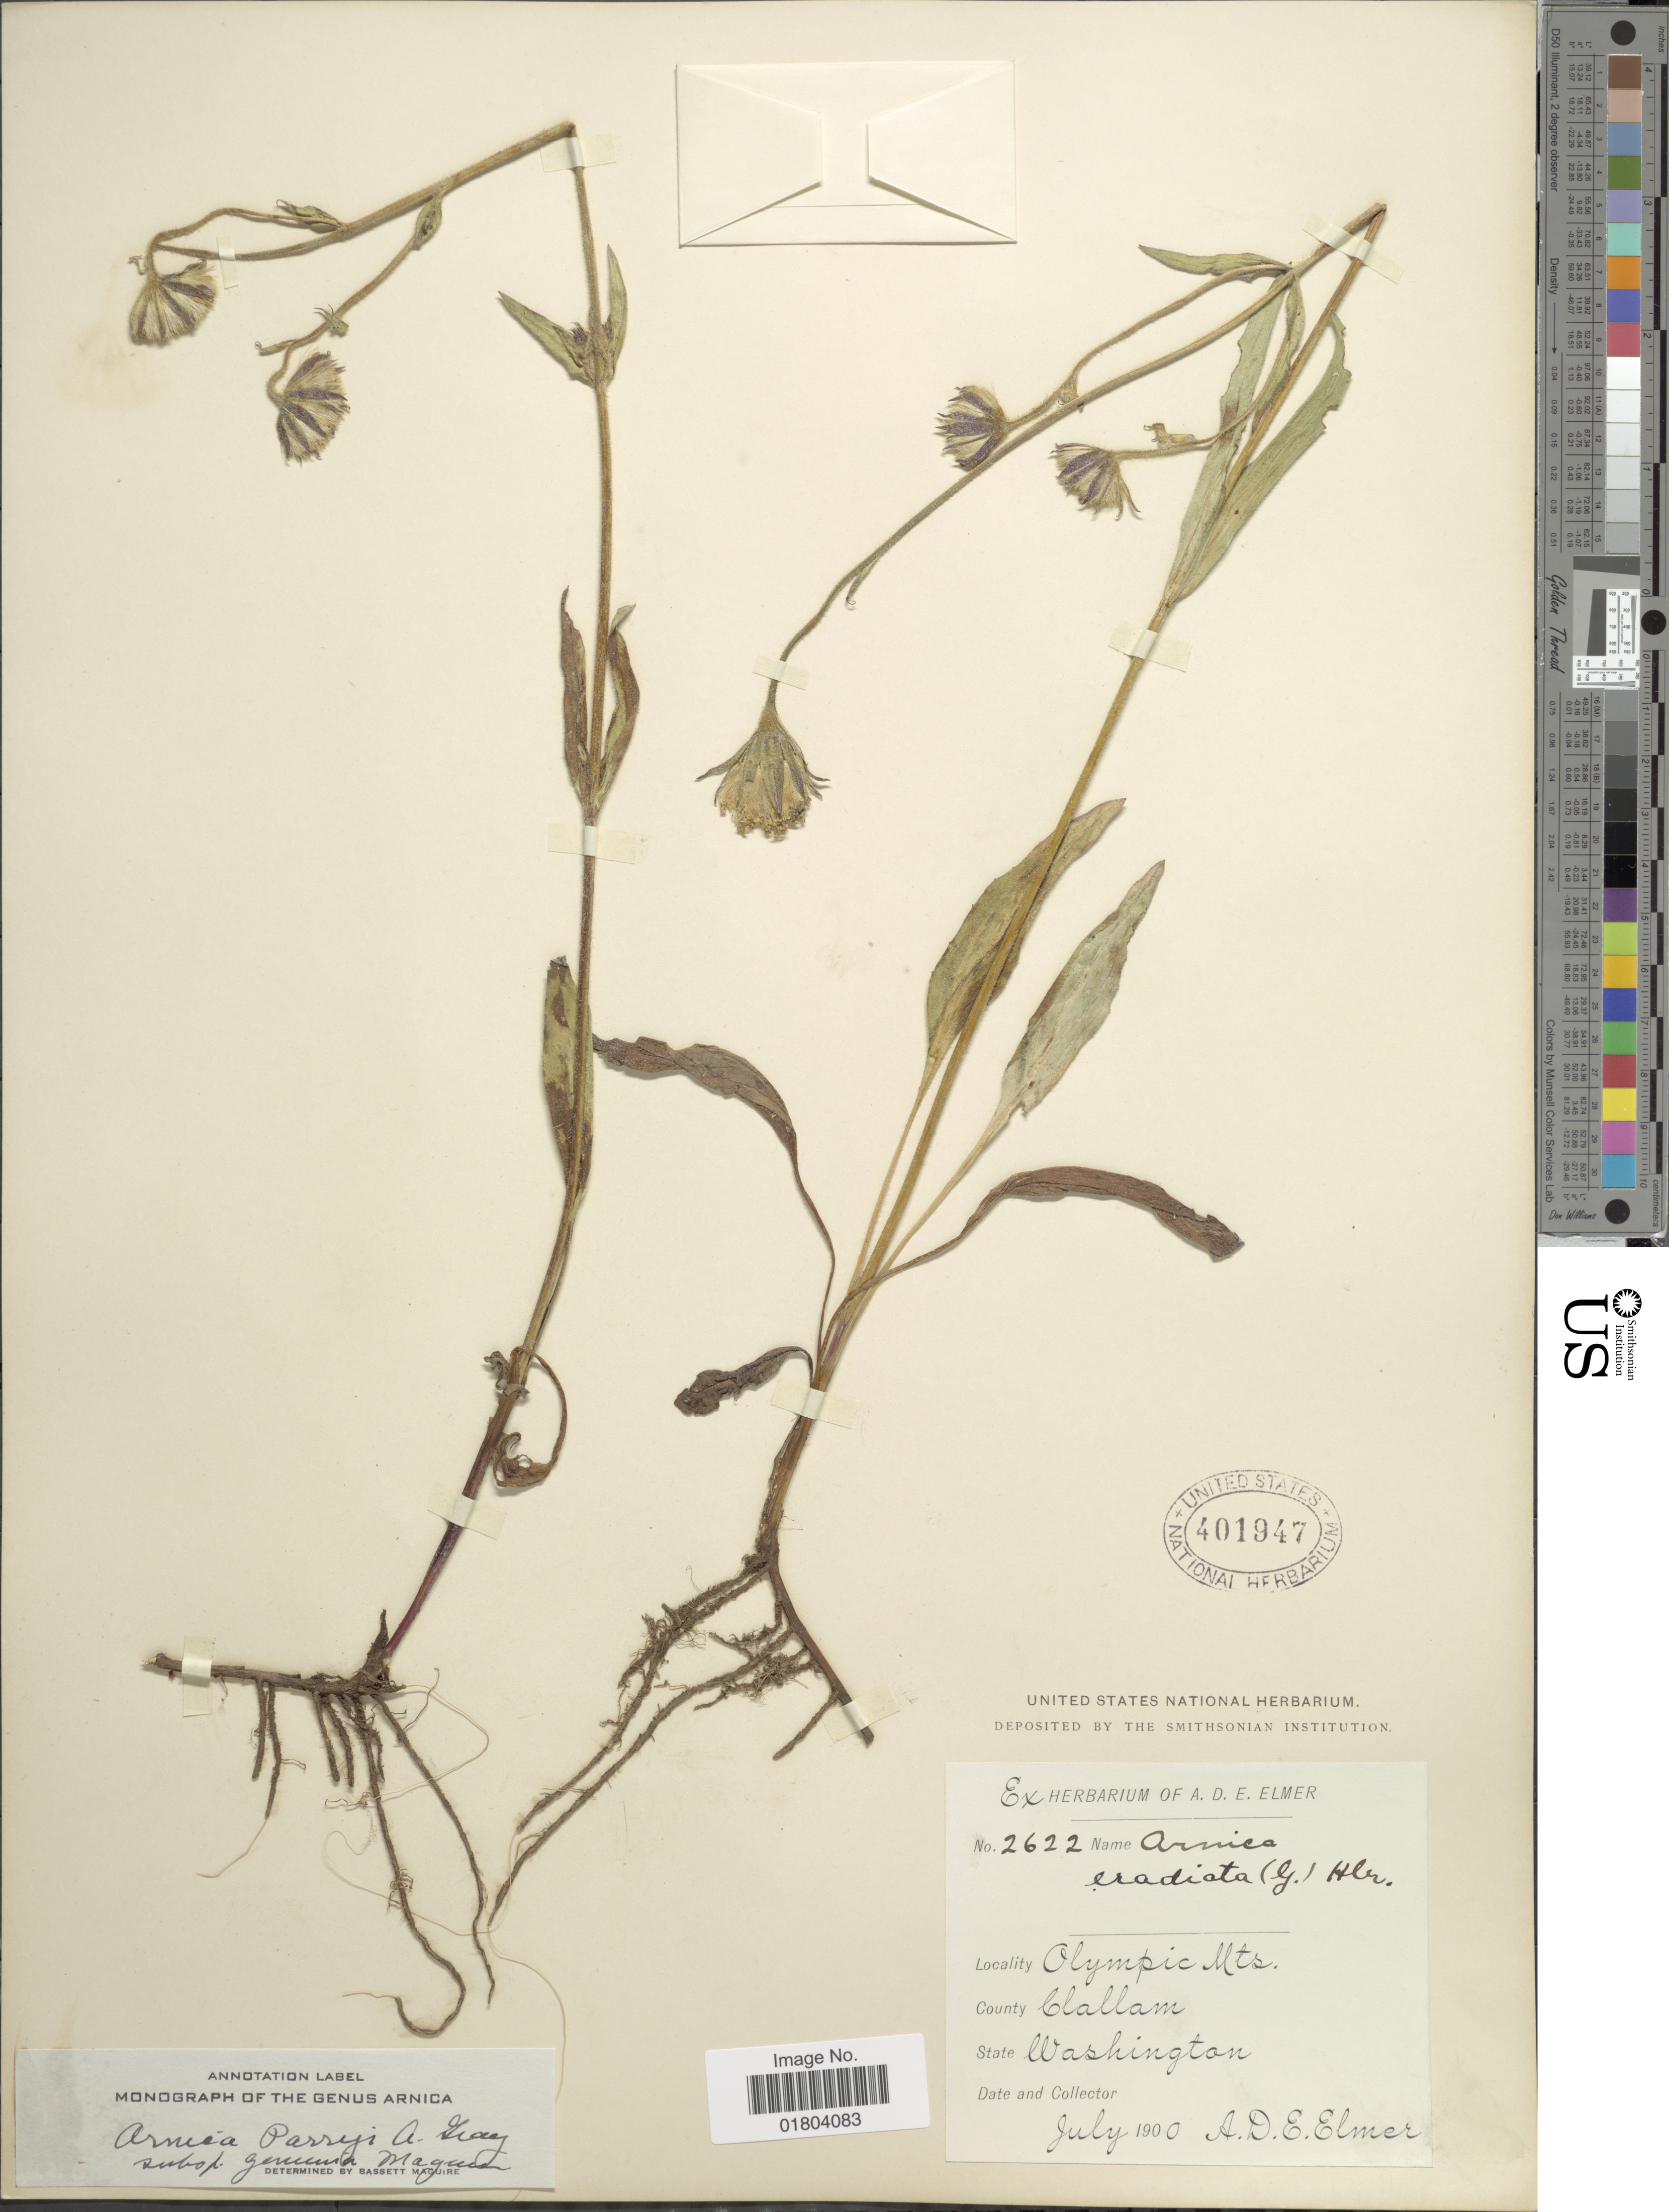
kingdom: Plantae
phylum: Tracheophyta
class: Magnoliopsida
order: Asterales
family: Asteraceae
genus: Arnica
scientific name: Arnica parryi subsp. genuina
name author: Maguire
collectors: A. D. E. Elmer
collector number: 2622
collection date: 1900-07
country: United States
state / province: Washington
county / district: Clallam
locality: Olympic Mts, County Clallam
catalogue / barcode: US 401947